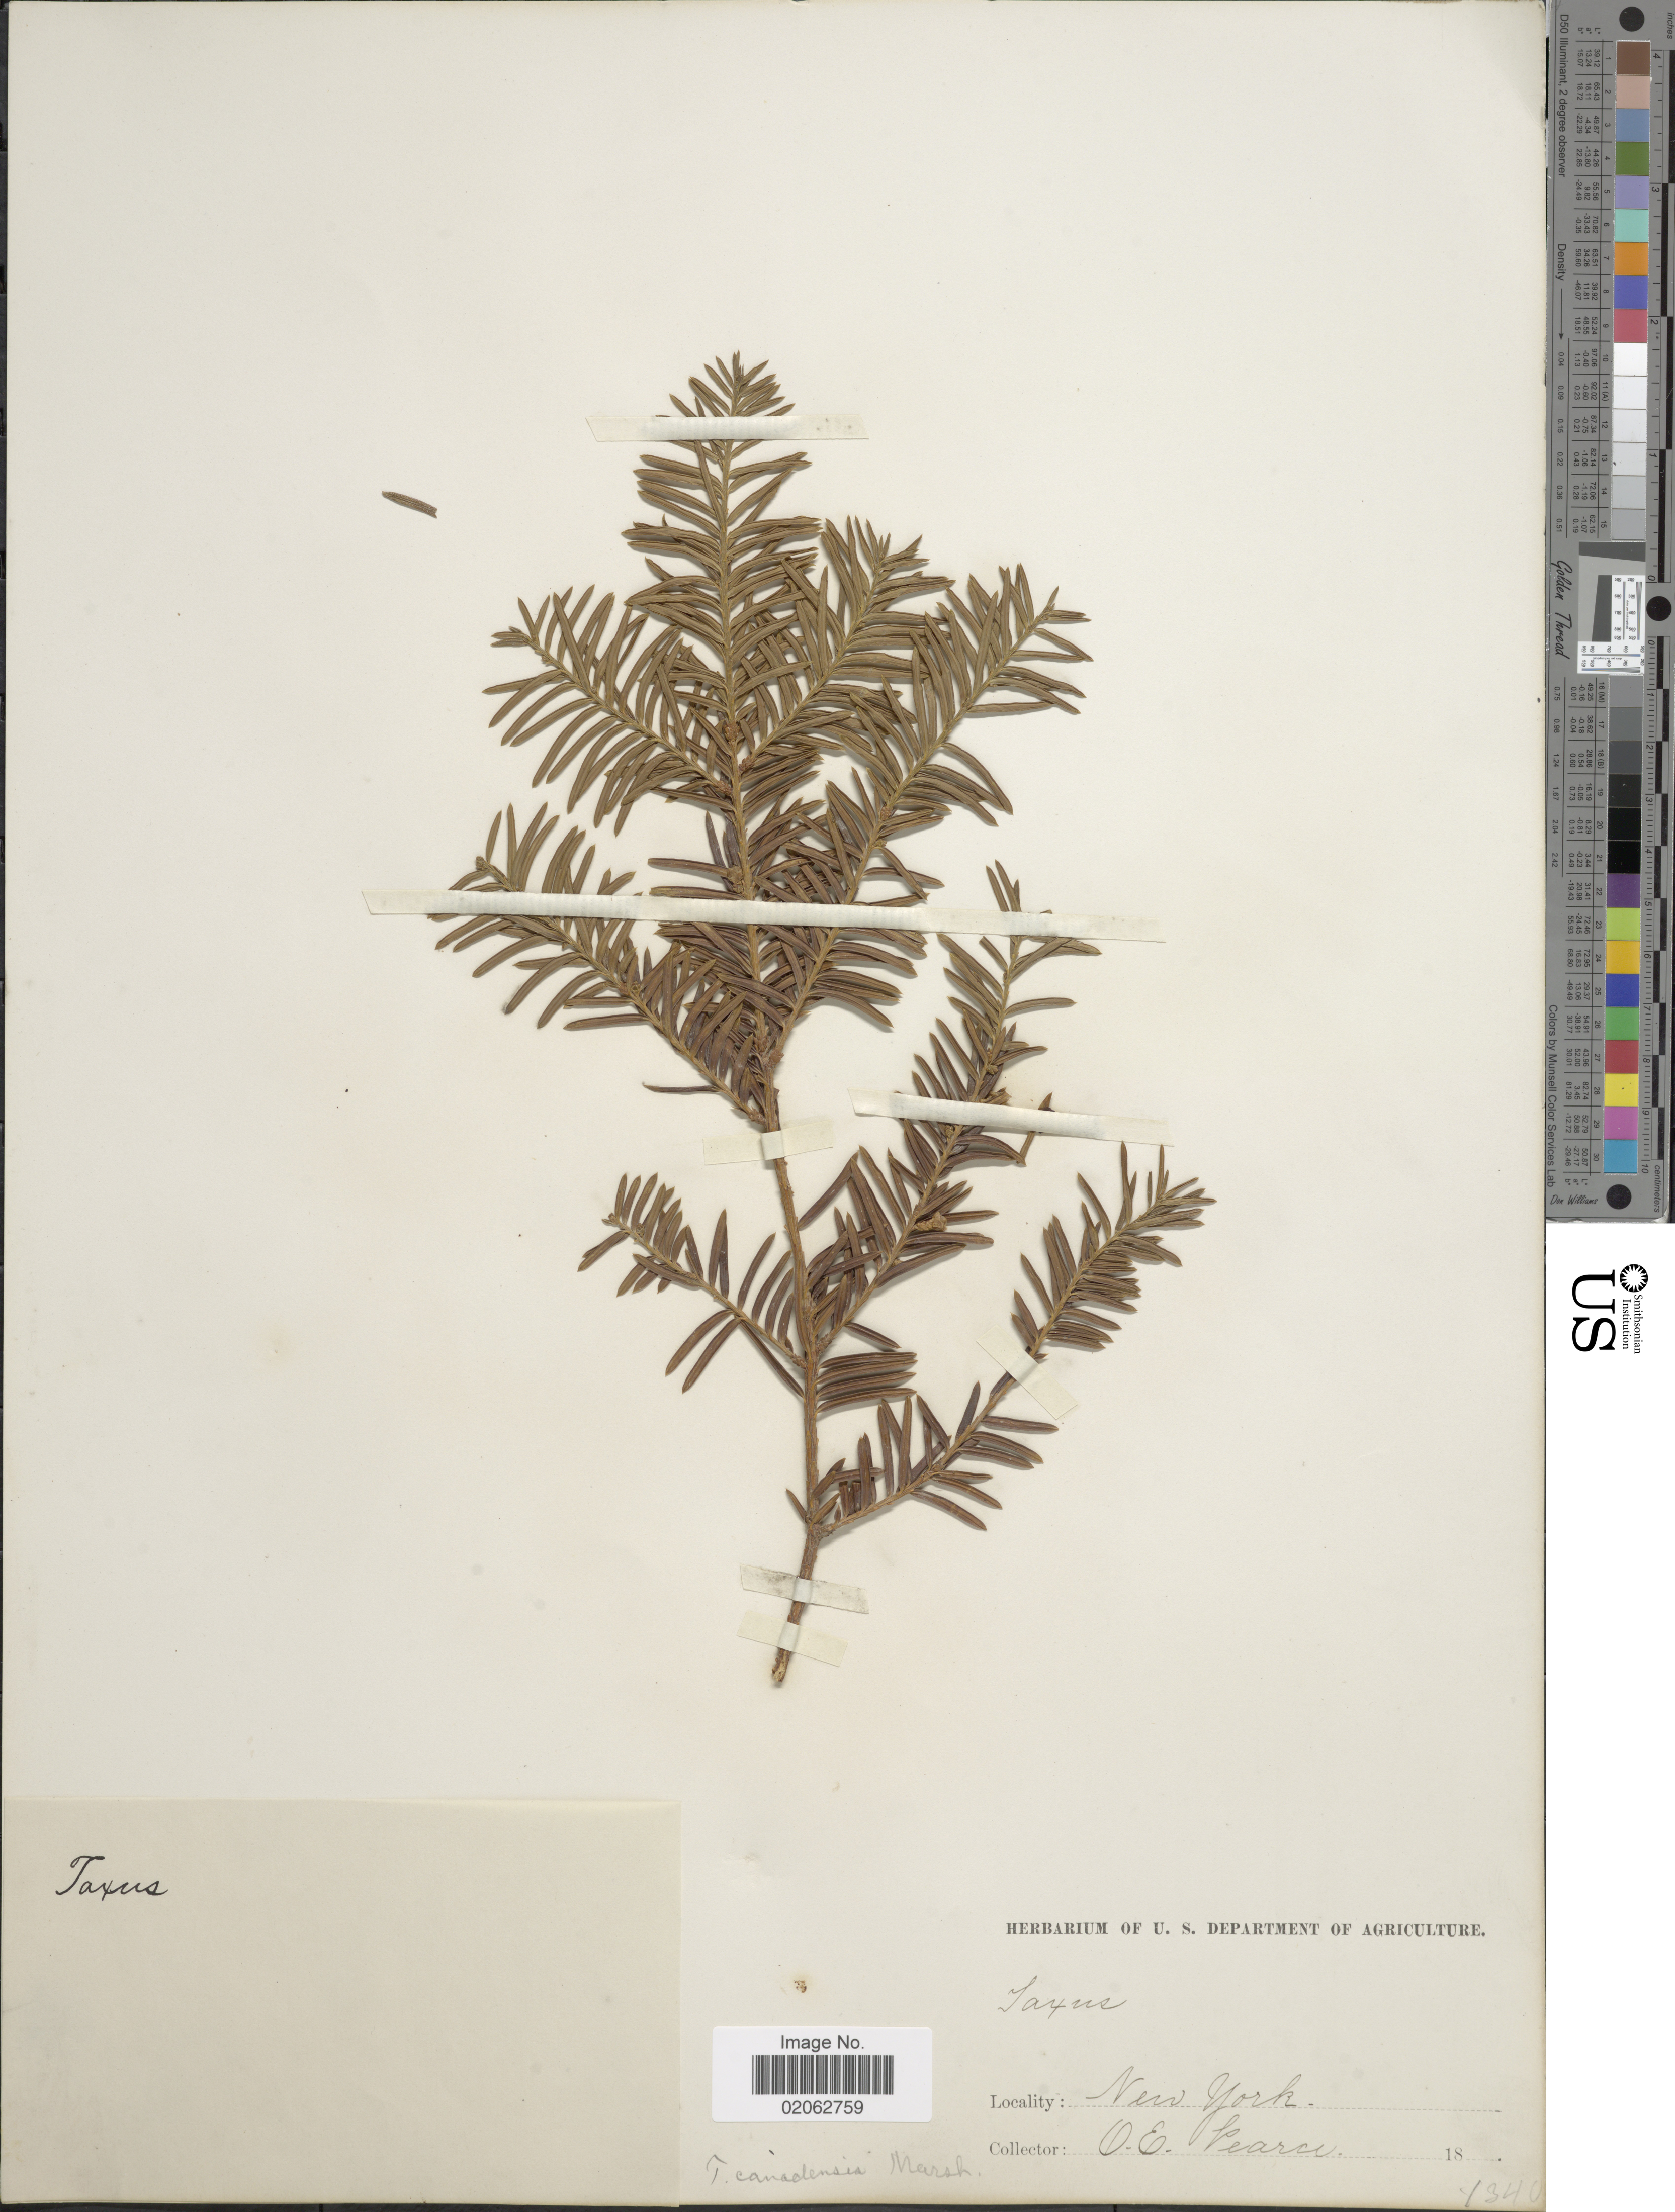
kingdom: Plantae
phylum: Tracheophyta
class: Pinopsida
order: Pinales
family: Taxaceae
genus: Taxus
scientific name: Taxus canadensis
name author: Marshall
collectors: O. E. Pearce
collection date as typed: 18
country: United States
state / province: New York